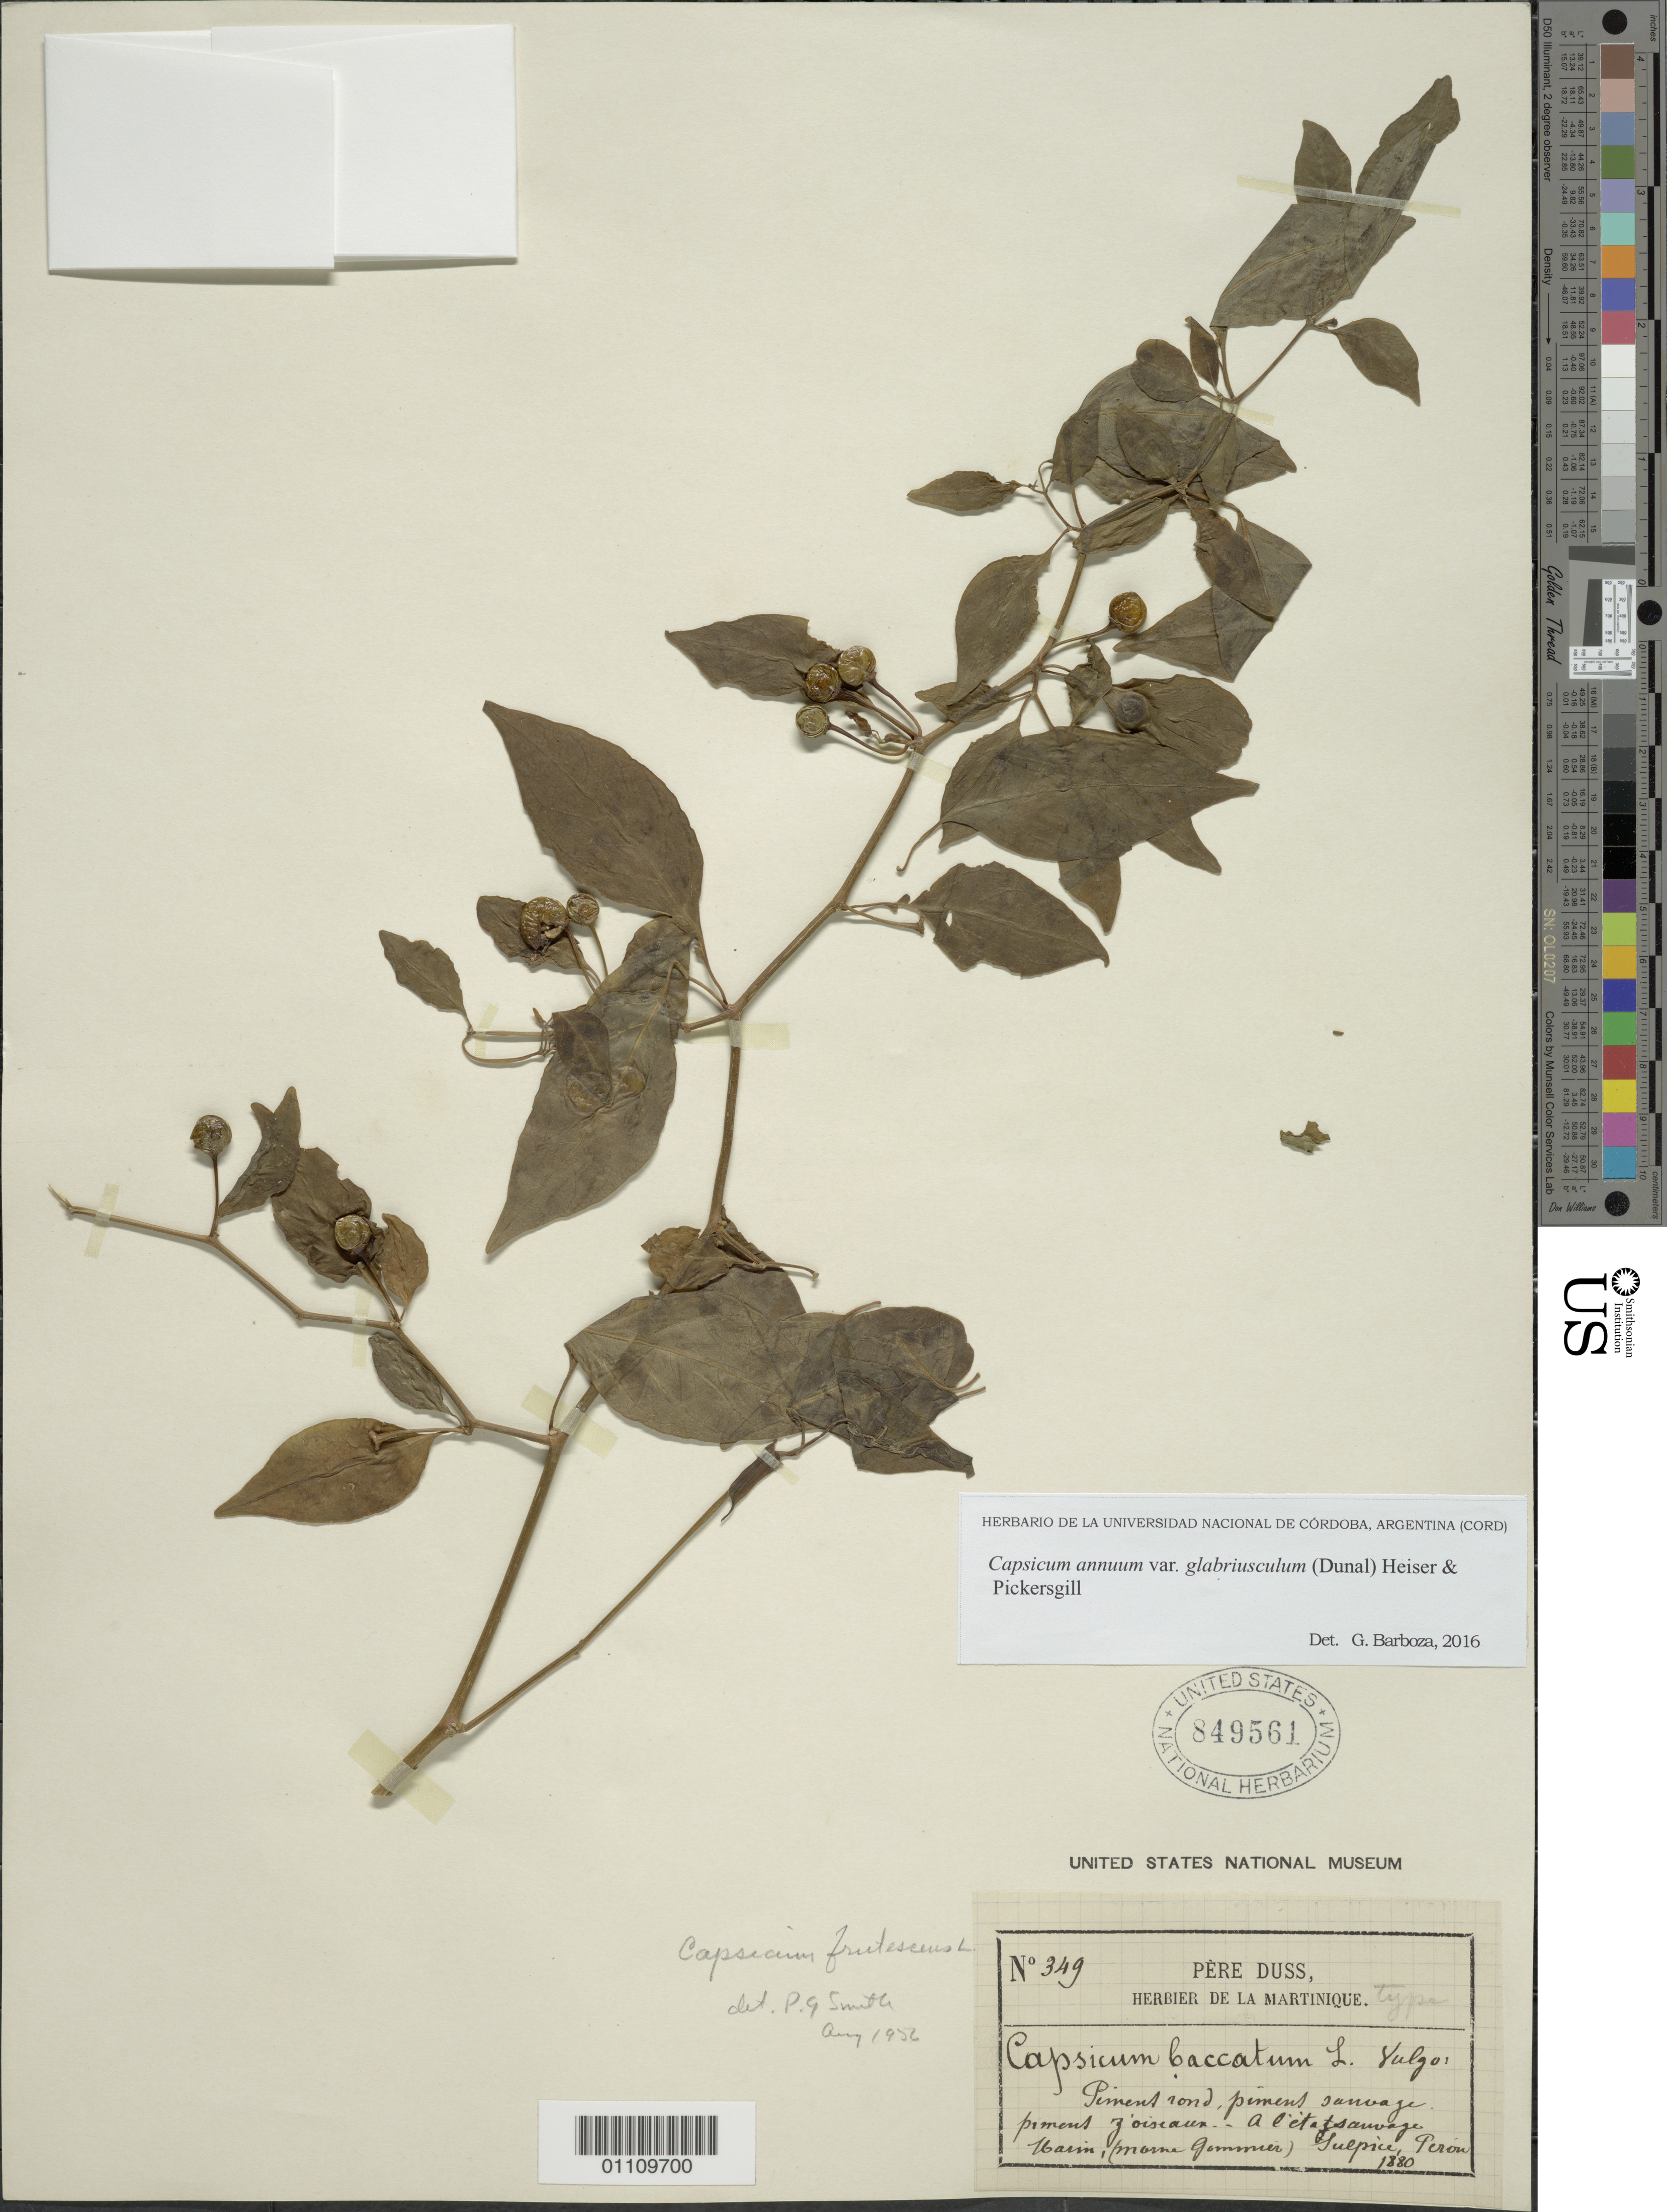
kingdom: Plantae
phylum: Tracheophyta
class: Magnoliopsida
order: Solanales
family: Solanaceae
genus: Capsicum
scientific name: Capsicum annuum var. glabriusculum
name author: (Dunal) Heiser & Pickersgill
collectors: Père Duss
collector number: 349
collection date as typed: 1880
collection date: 1880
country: Martinique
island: Martinique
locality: Morne Gammier, Sulpice, Perón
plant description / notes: Specimen label is annotated "type" (in pencil, unsigned & undated) but specimen is not a type of any name (as far as I can determine).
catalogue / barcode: US 849561